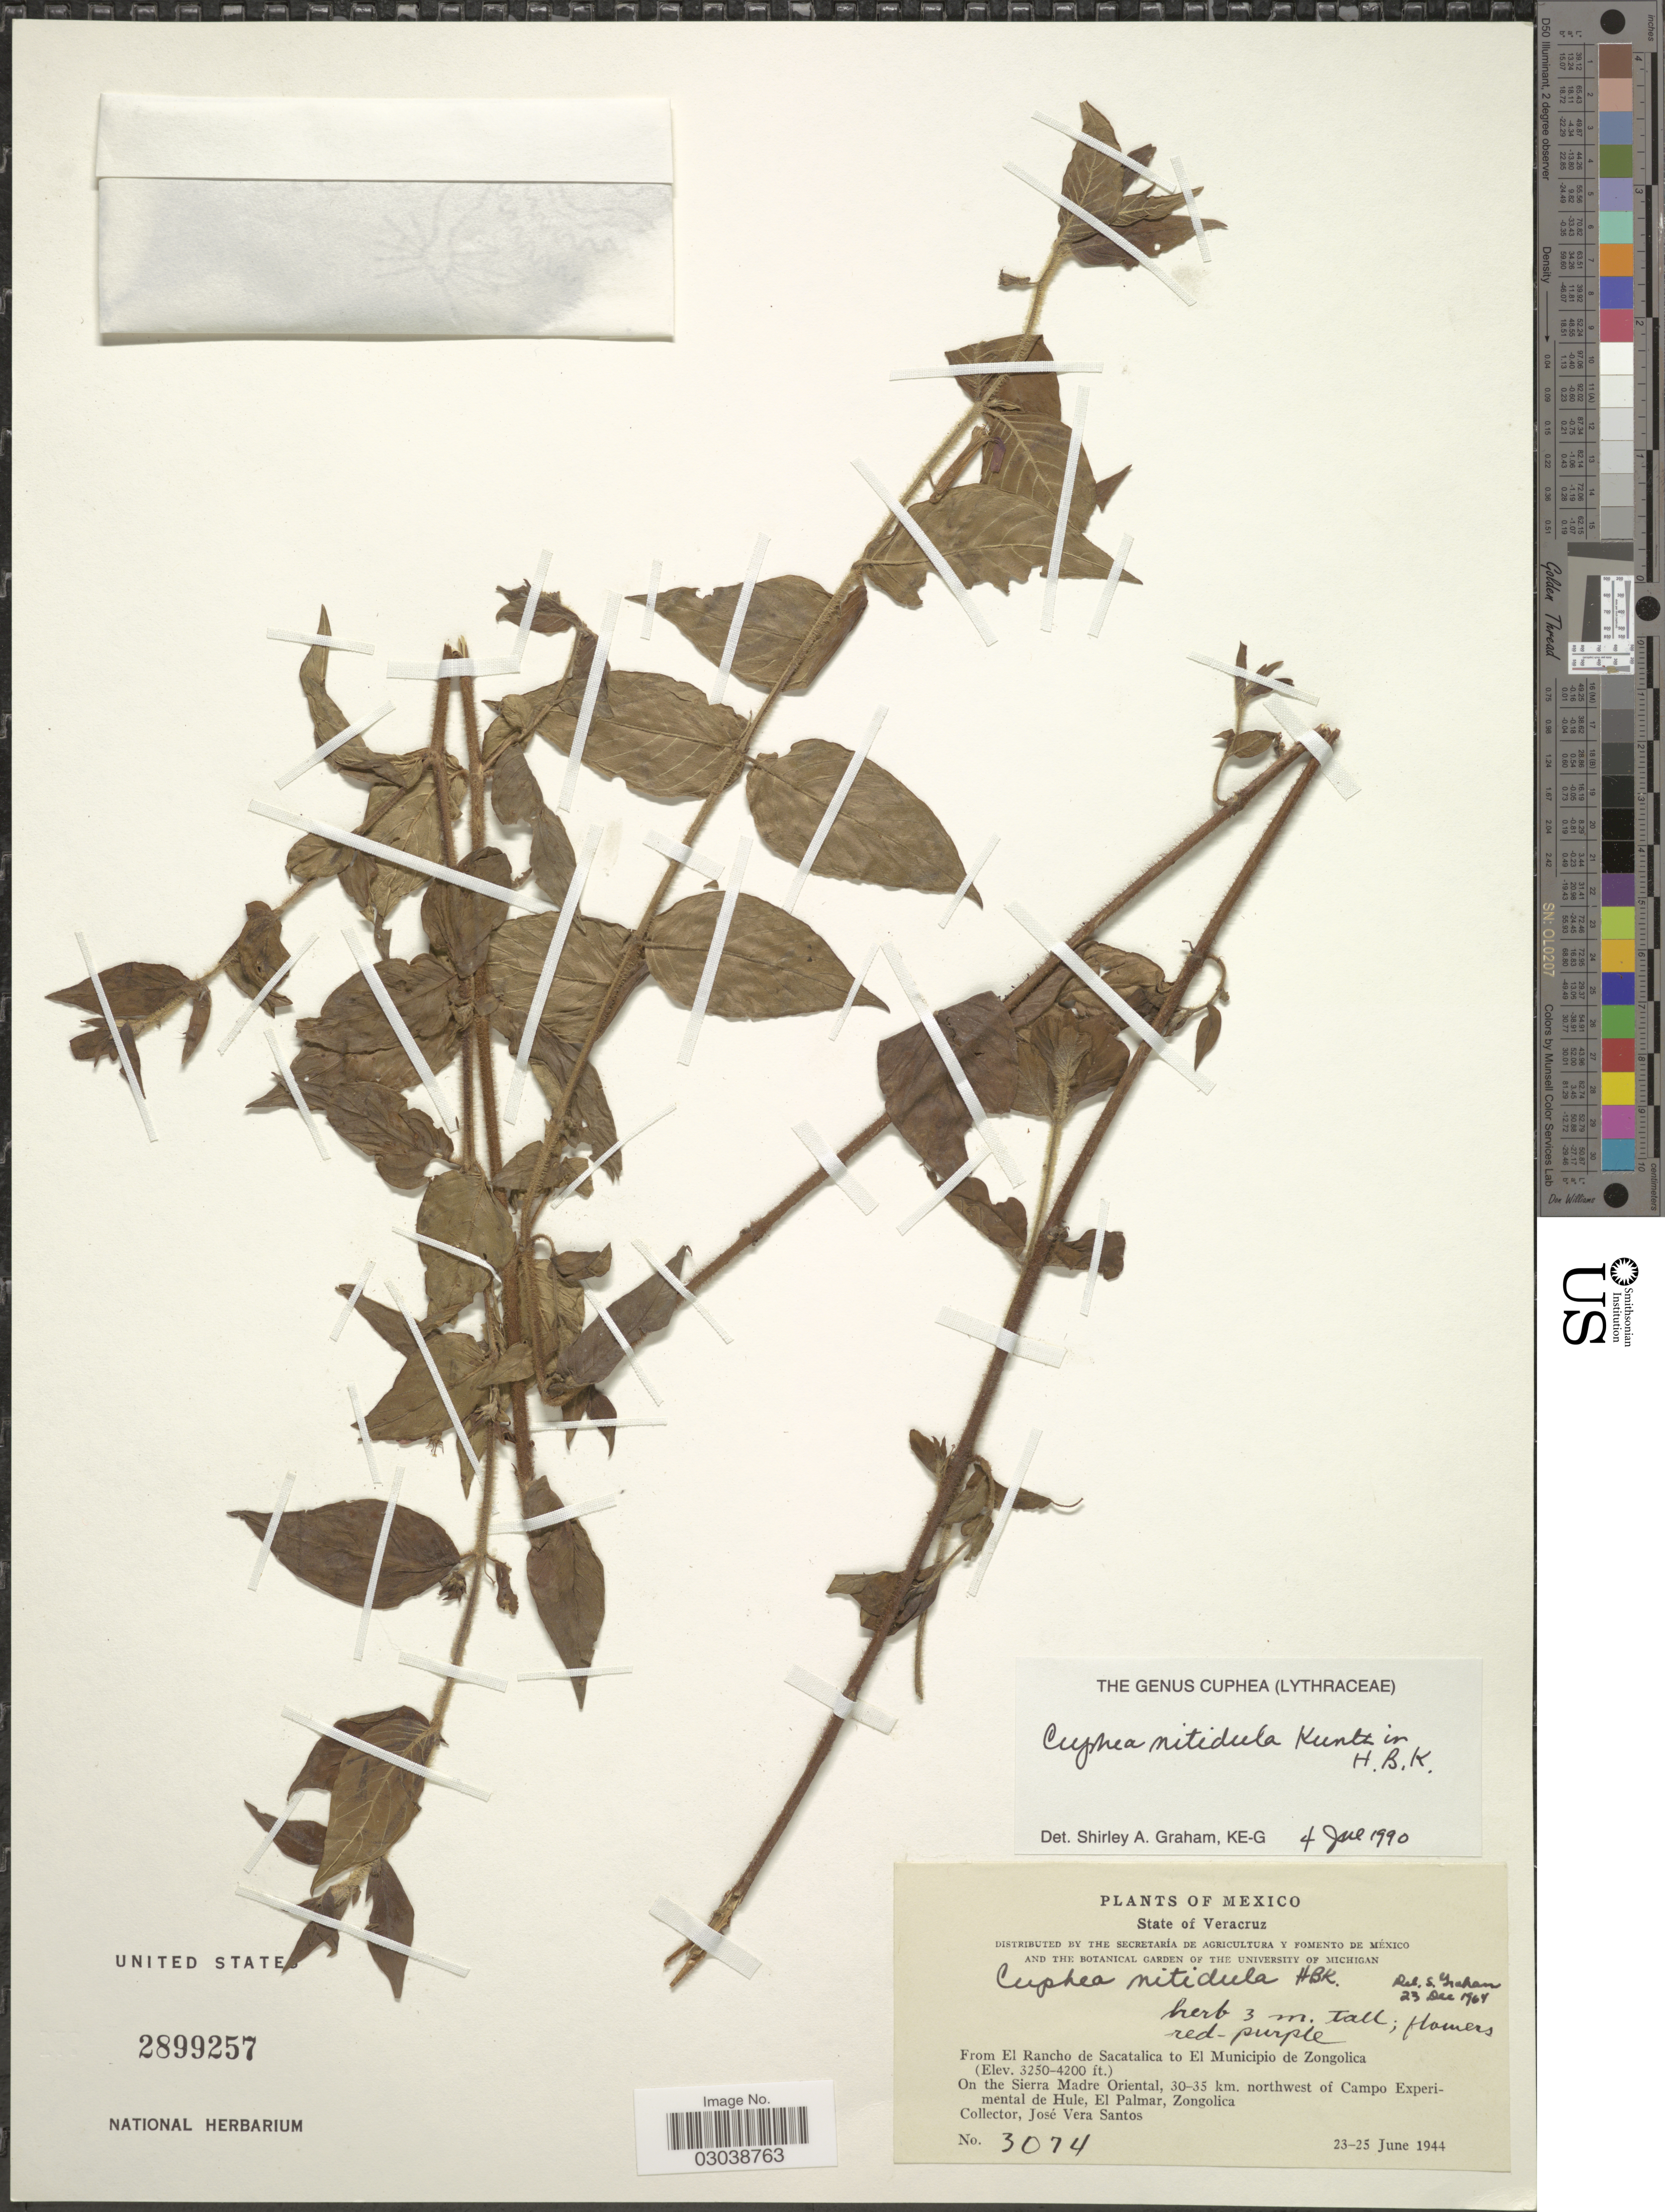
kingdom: Plantae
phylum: Tracheophyta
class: Magnoliopsida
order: Myrtales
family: Lythraceae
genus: Cuphea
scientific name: Cuphea nitidula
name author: Kunth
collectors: J. V. Santos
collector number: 3074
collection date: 1944-06-23/1944-06-25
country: Mexico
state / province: Veracruz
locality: State of Veracruz. From El Rancho de Sacatalica to El Municipio de Zongolica. On the Sierra Madre Oriental, 30-35 km. northwest of Campo Experimental de Hule, El Palmar, Zongolica.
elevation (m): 991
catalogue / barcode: US 2899257